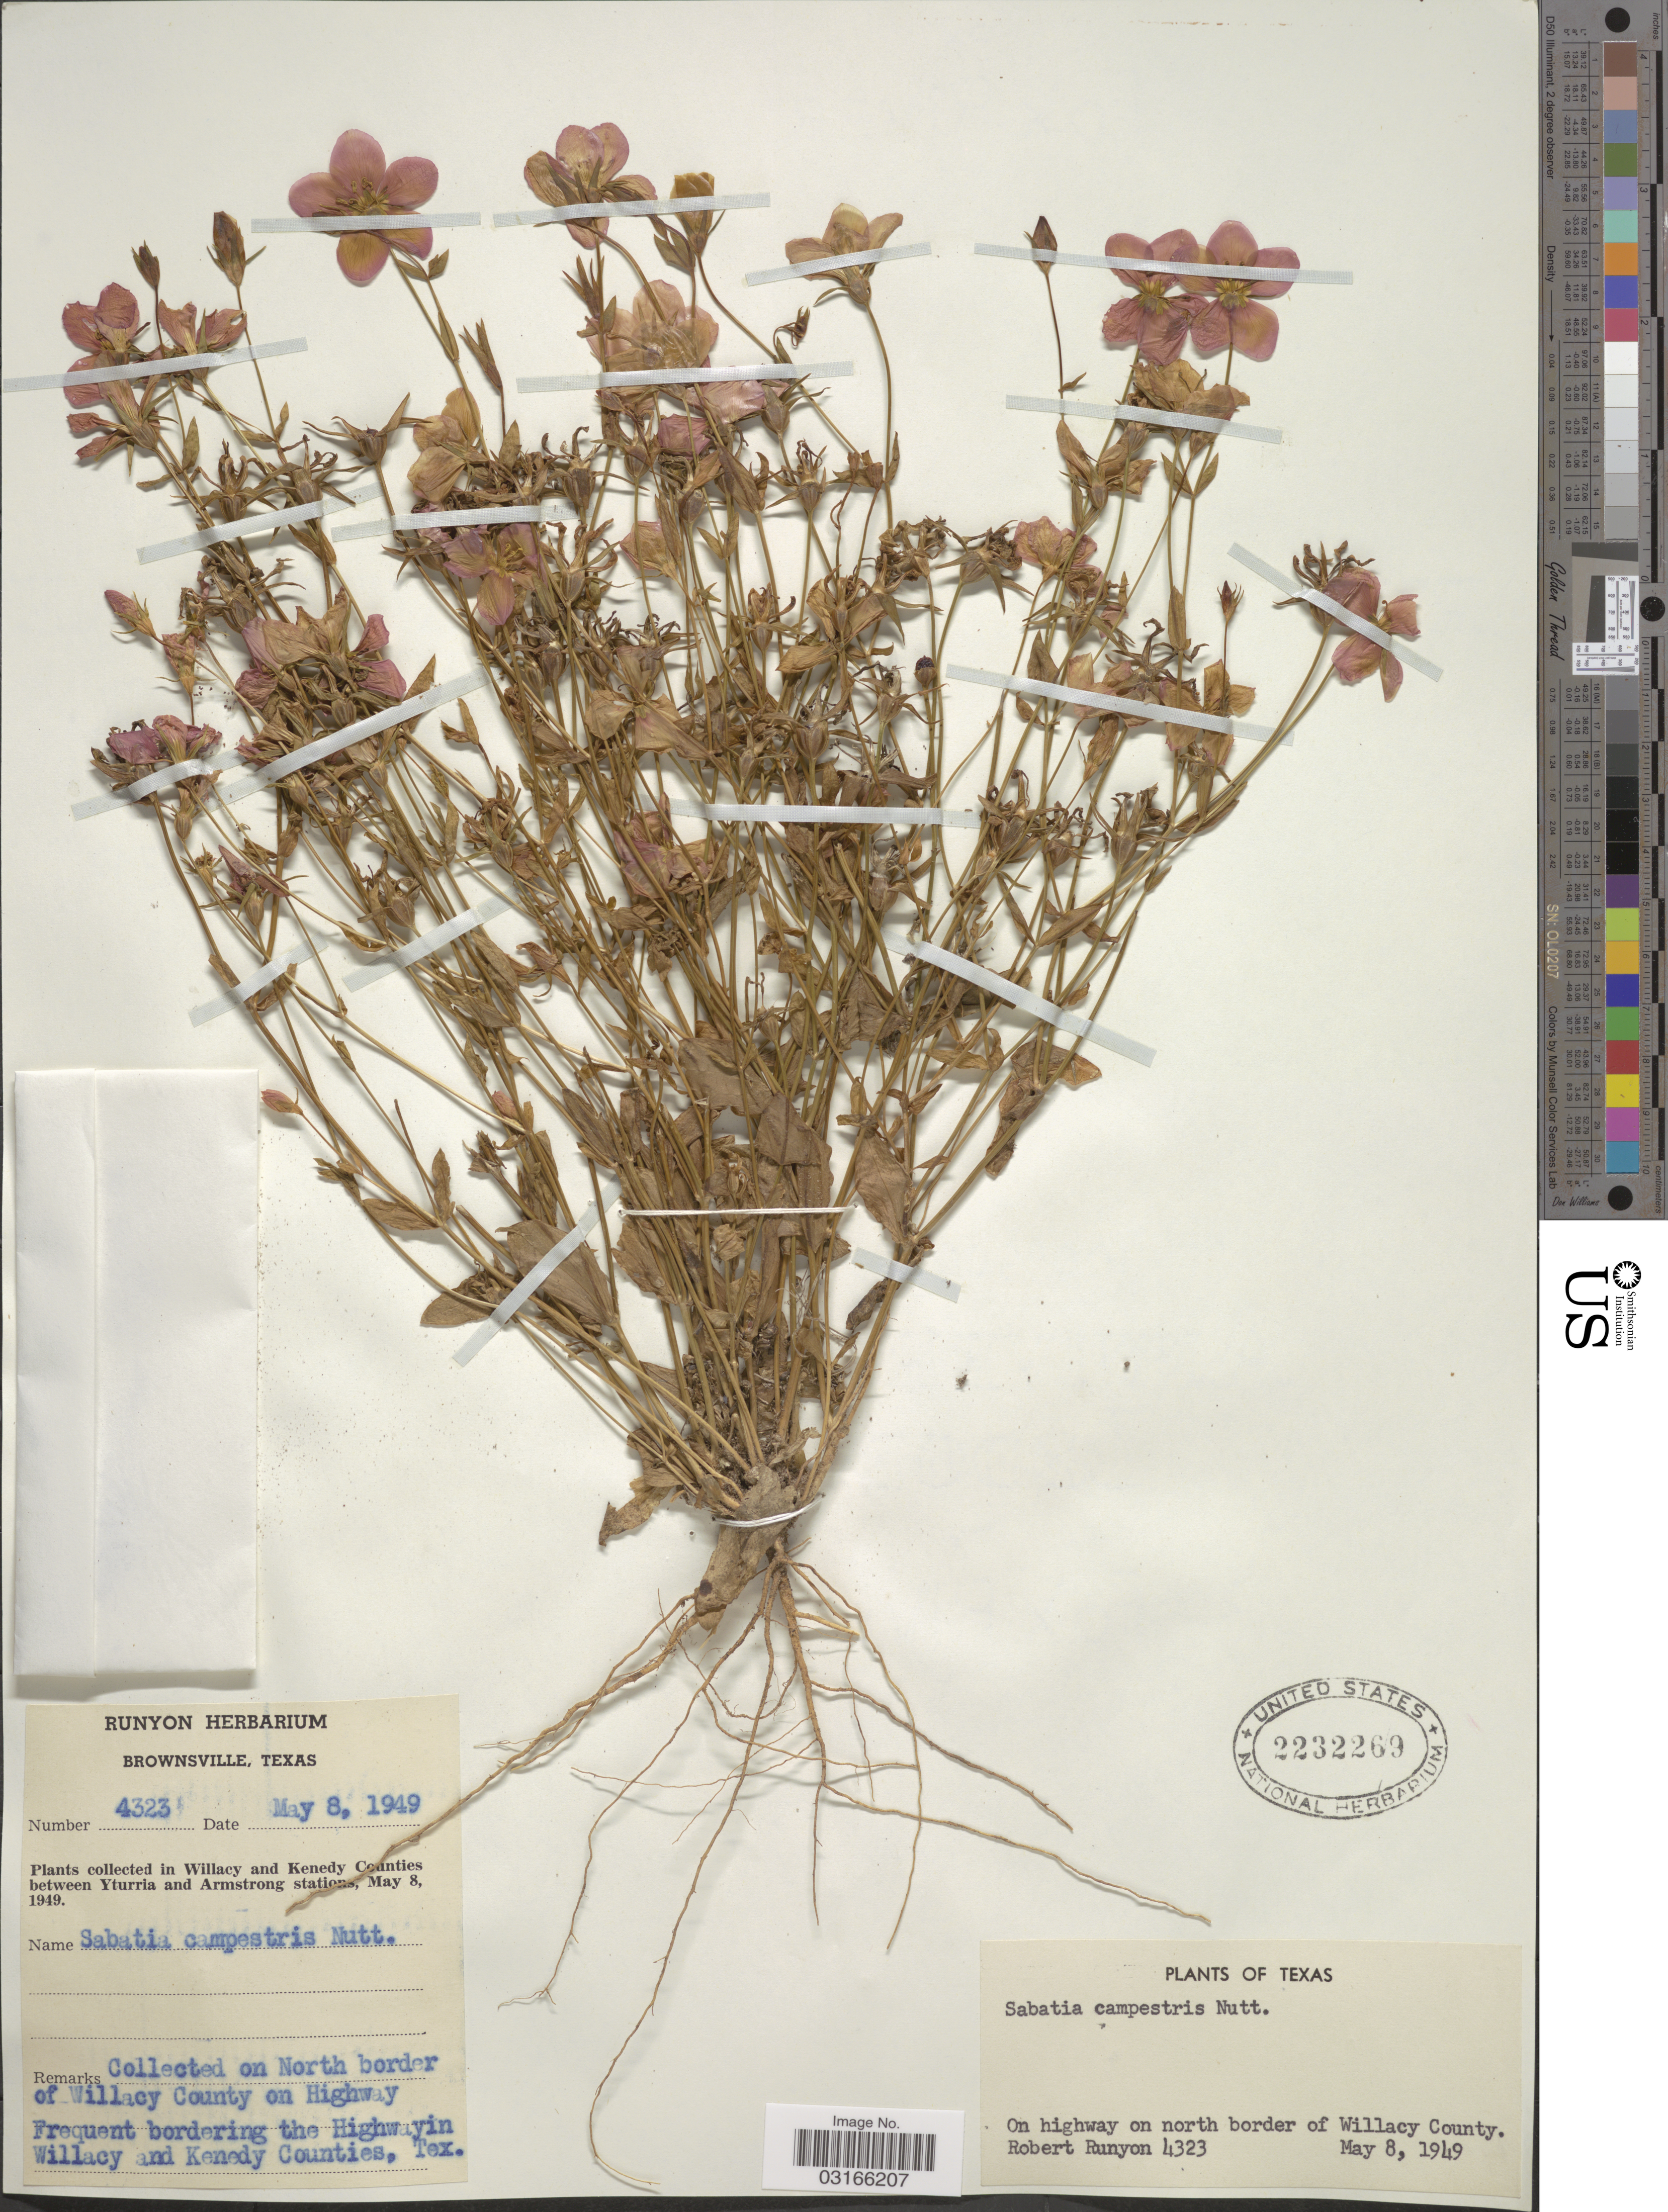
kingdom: Plantae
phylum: Tracheophyta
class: Magnoliopsida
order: Gentianales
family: Gentianaceae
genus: Sabatia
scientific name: Sabatia campestris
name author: Nutt.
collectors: R. Runyon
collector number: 4323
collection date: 1949-05-08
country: United States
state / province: Texas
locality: Willacy and Kenedy Counties between Yturria and Armstrong stations, On highway on north border of Willacy County. Frequent bordering the Highway in Willacy and Kenedy Counties.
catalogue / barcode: US 2232269